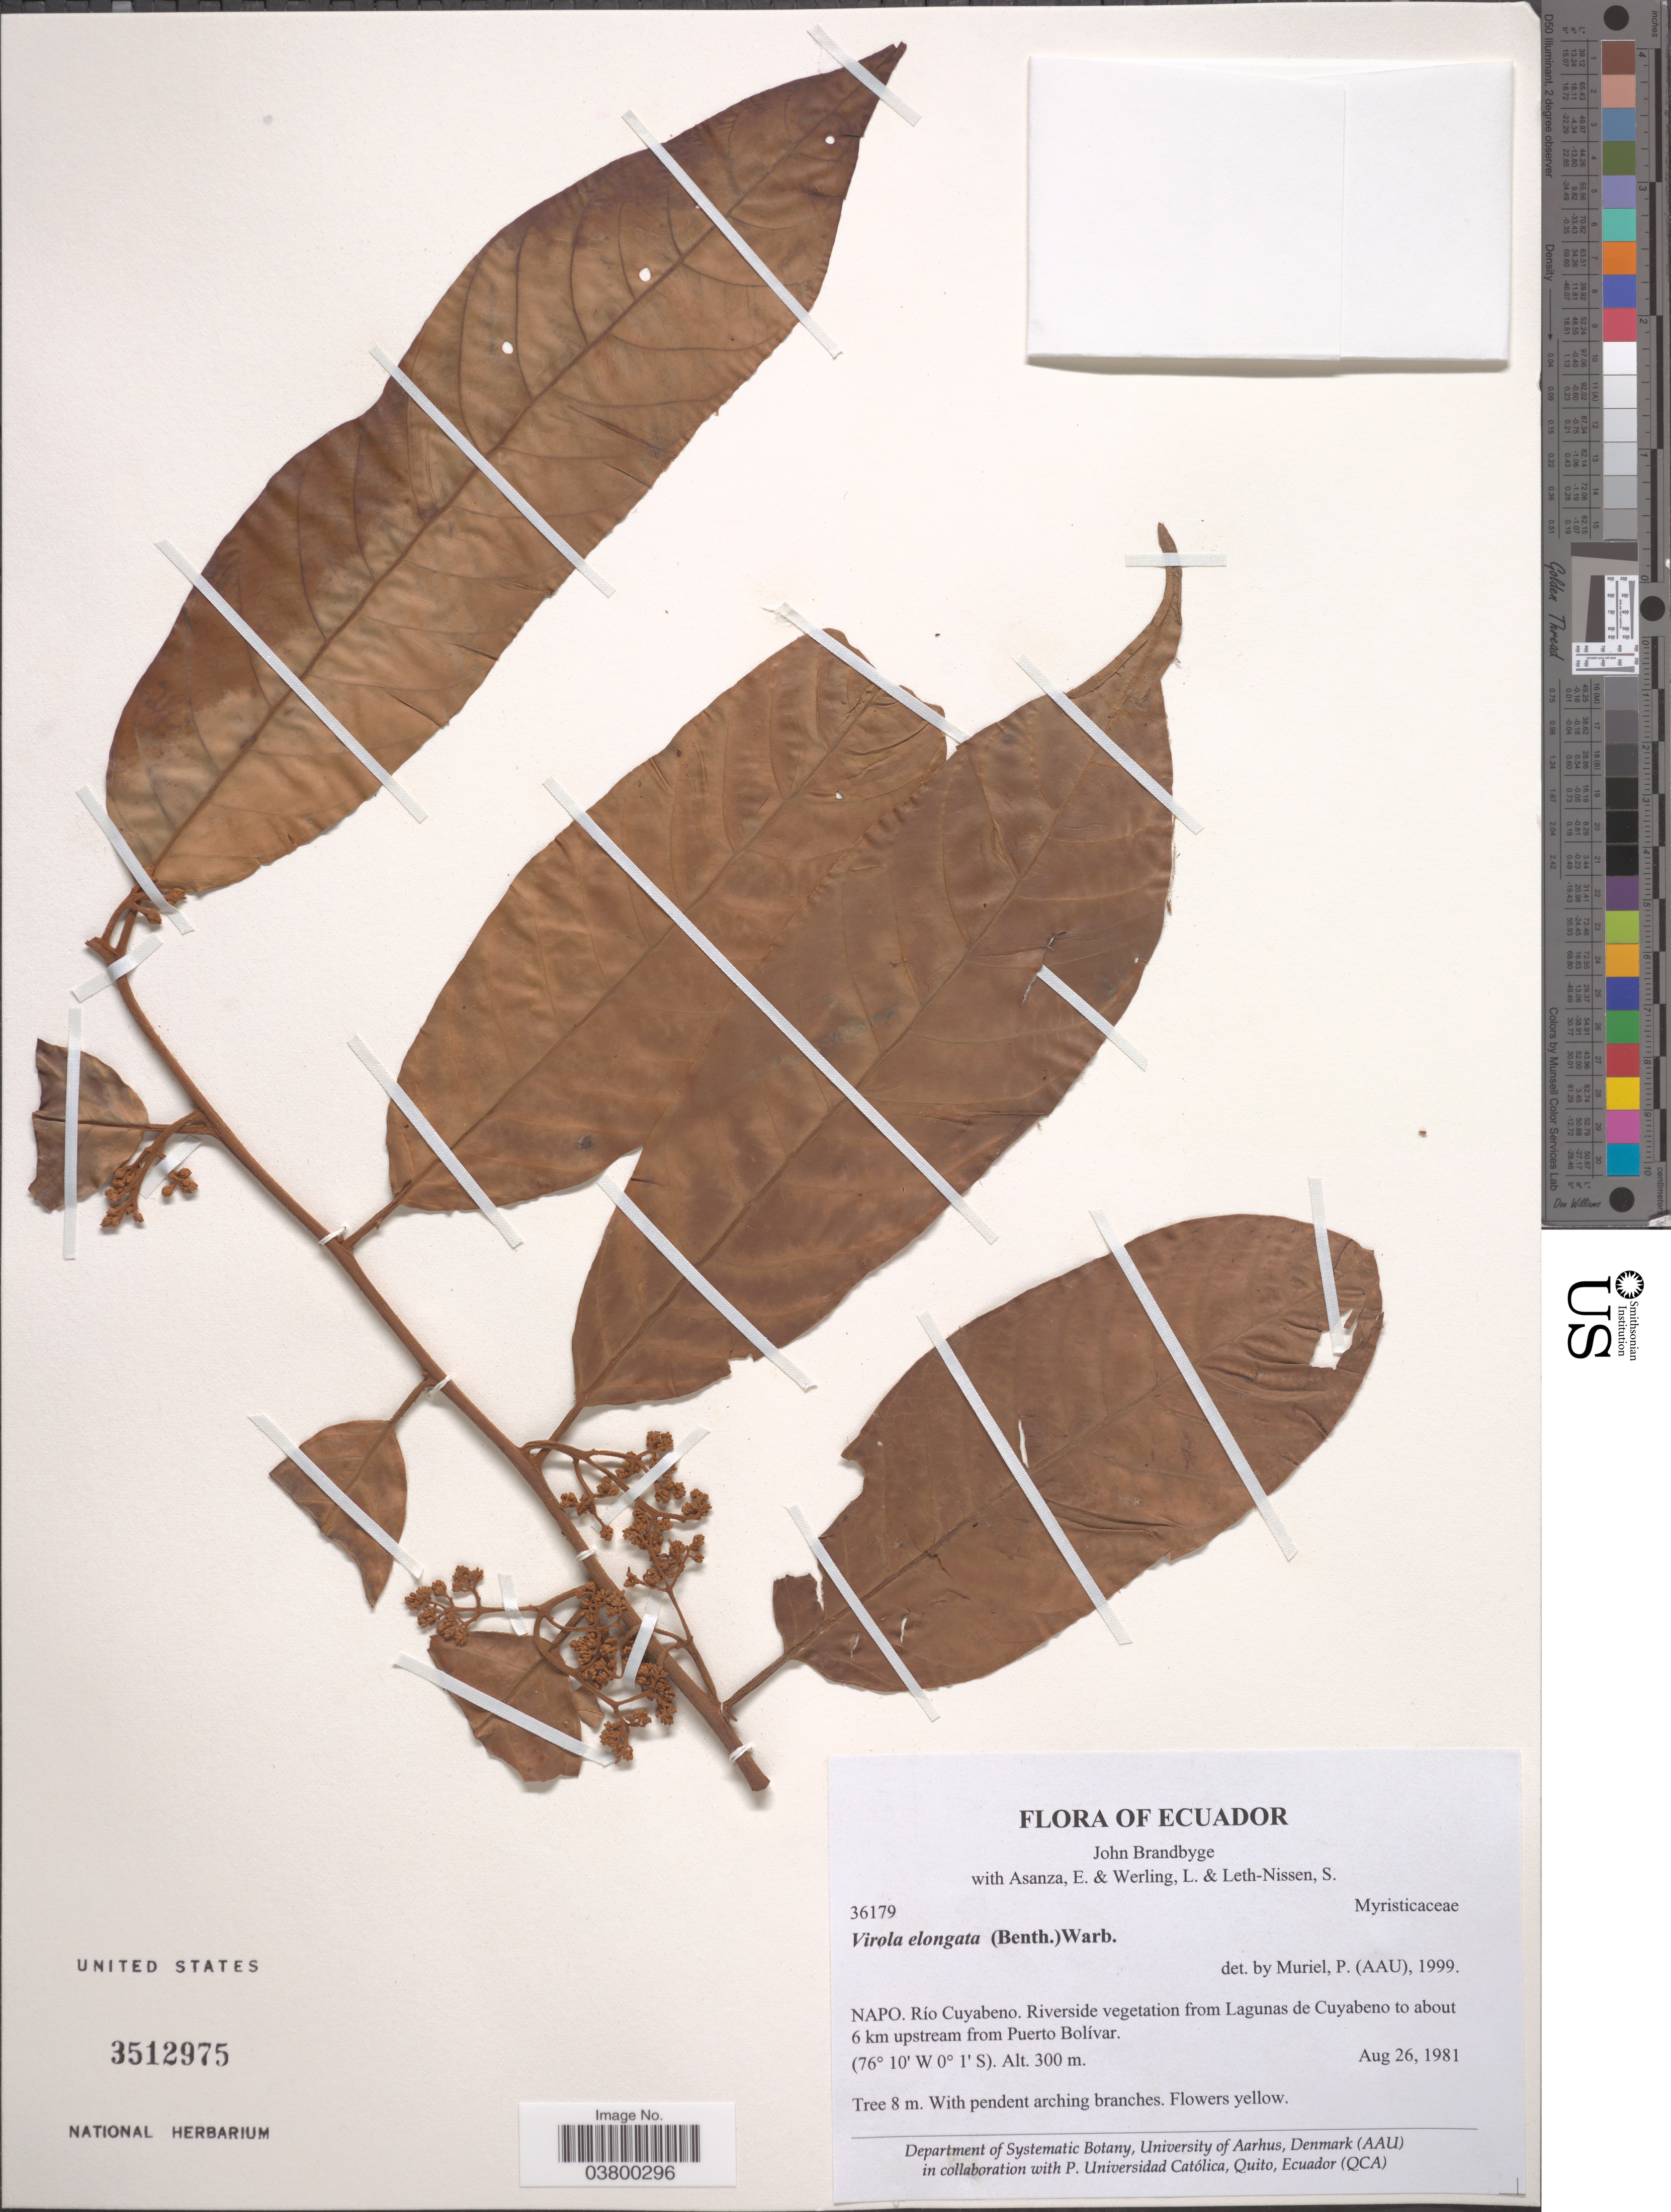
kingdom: Plantae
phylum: Tracheophyta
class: Magnoliopsida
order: Magnoliales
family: Myristicaceae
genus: Virola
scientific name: Virola elongata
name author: (Benth.) Warb.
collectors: J. Brandbyge, E. Asanza, L. Werling & S. Leth-Nissen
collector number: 36179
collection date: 1981-08-26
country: Ecuador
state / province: Napo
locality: Río Cuyabeno. Riverside vegetation from Lagunas de Cuyabeno to about 6 km upstream from Puerto Bolívar.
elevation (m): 300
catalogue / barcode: US 3512975